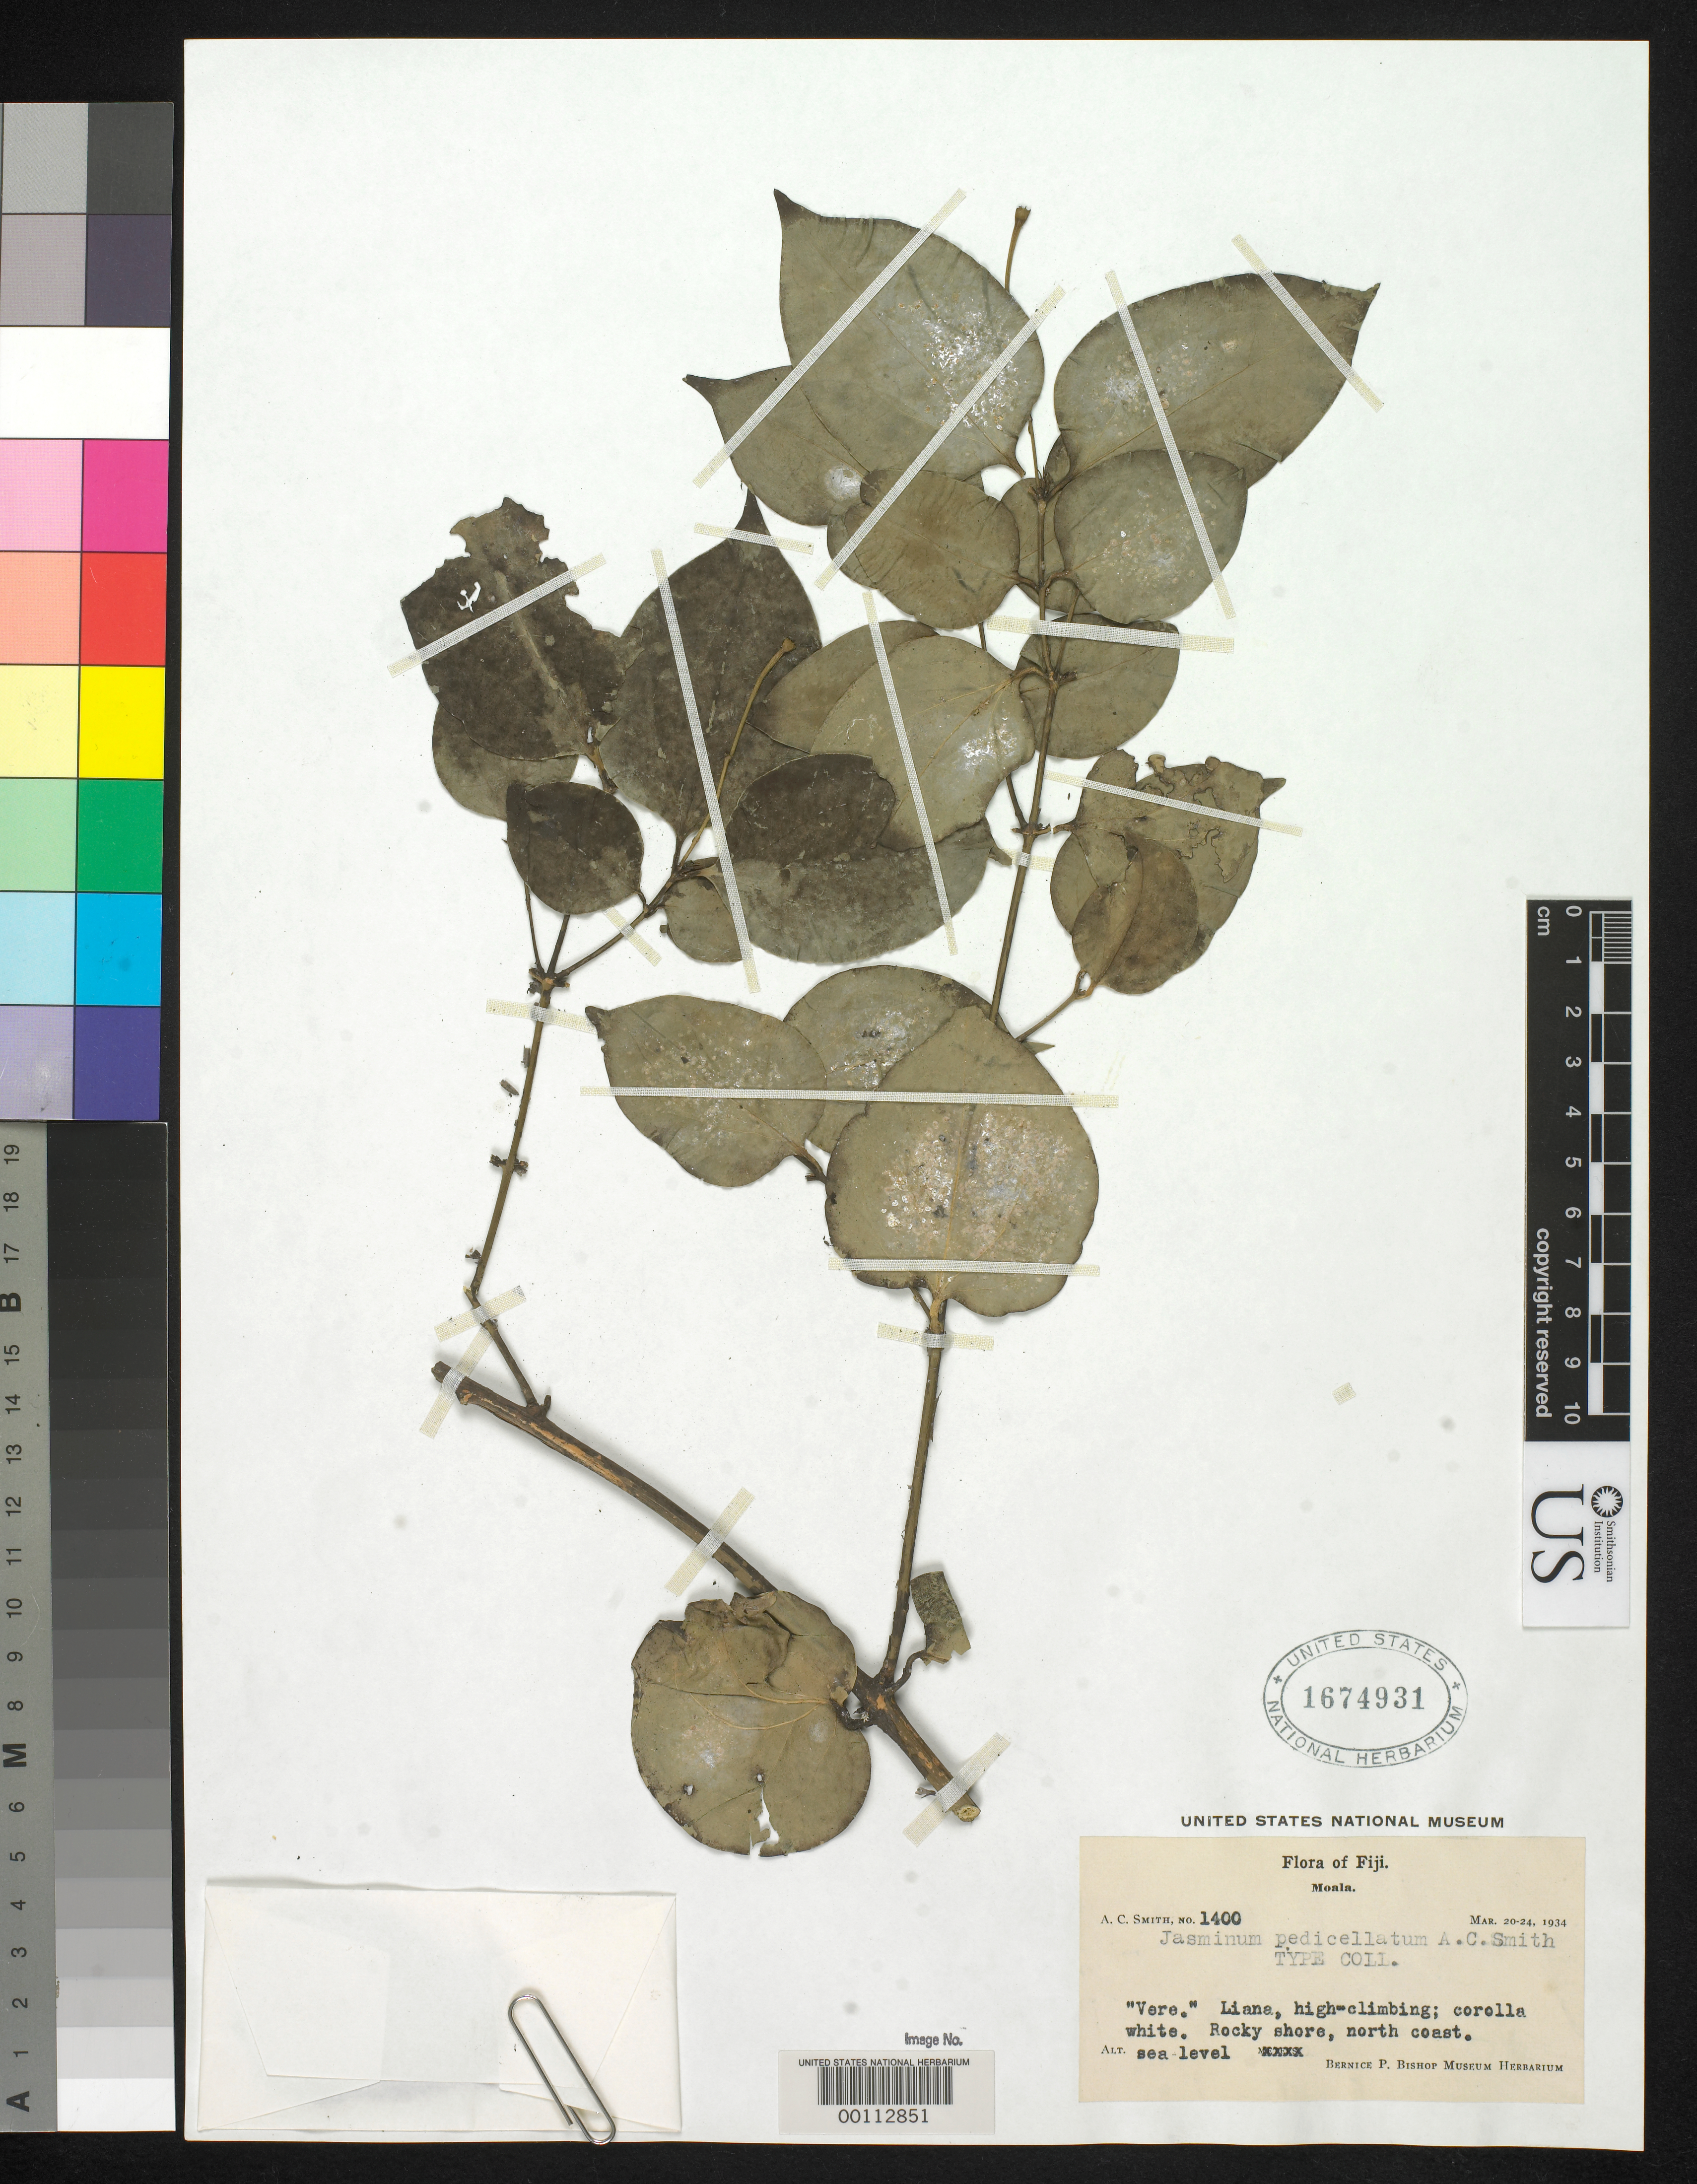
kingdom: Plantae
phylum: Tracheophyta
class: Magnoliopsida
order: Lamiales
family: Oleaceae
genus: Jasminum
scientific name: Jasminum pedicellatum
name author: A.C. Sm.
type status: Isotype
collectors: A. C. Smith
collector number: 1400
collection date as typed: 24 Mar 1934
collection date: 1934-03-24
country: Fiji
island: Moala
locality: Moala, NW coast.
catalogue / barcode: US 1674931